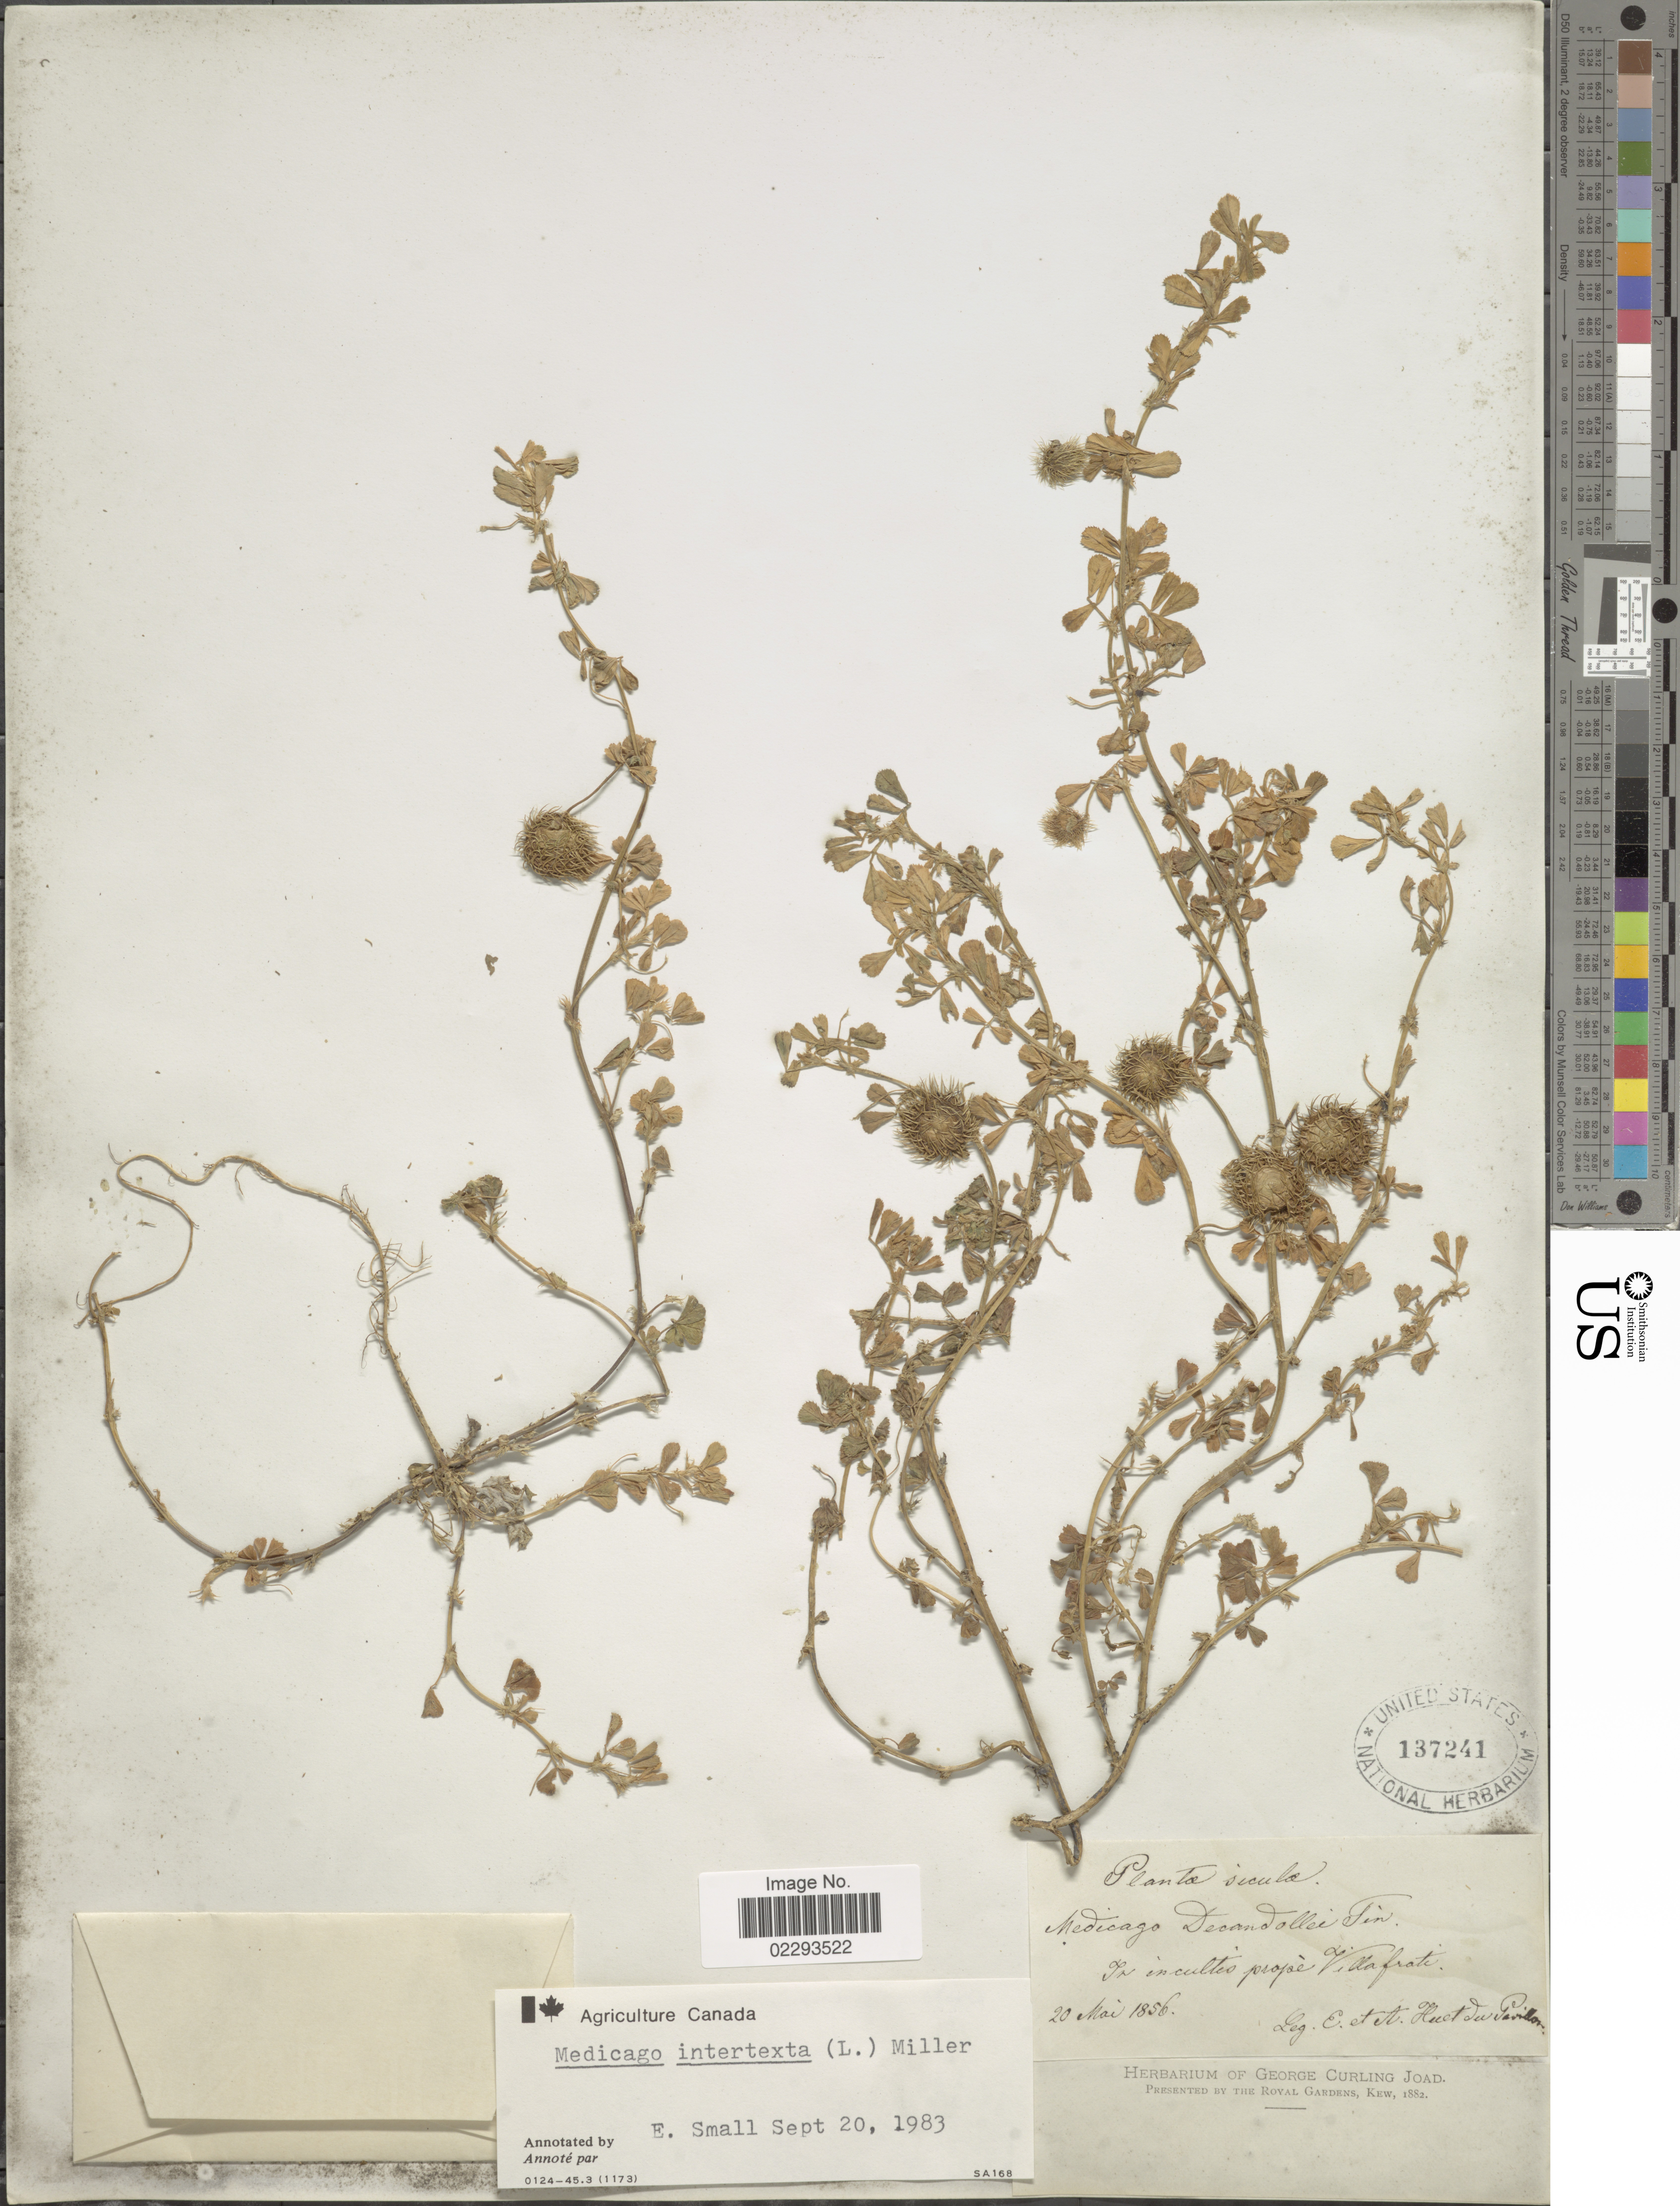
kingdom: Plantae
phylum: Tracheophyta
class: Magnoliopsida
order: Fabales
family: Fabaceae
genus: Medicago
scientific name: Medicago intertexta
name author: (L.) Mill.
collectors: E. Huet du Pavillon & A. Huet du Pavillon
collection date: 1856-05-20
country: Italy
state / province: Siciliana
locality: Sicula, in cultis prospe Villafrate [interpreted]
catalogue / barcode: US 137241